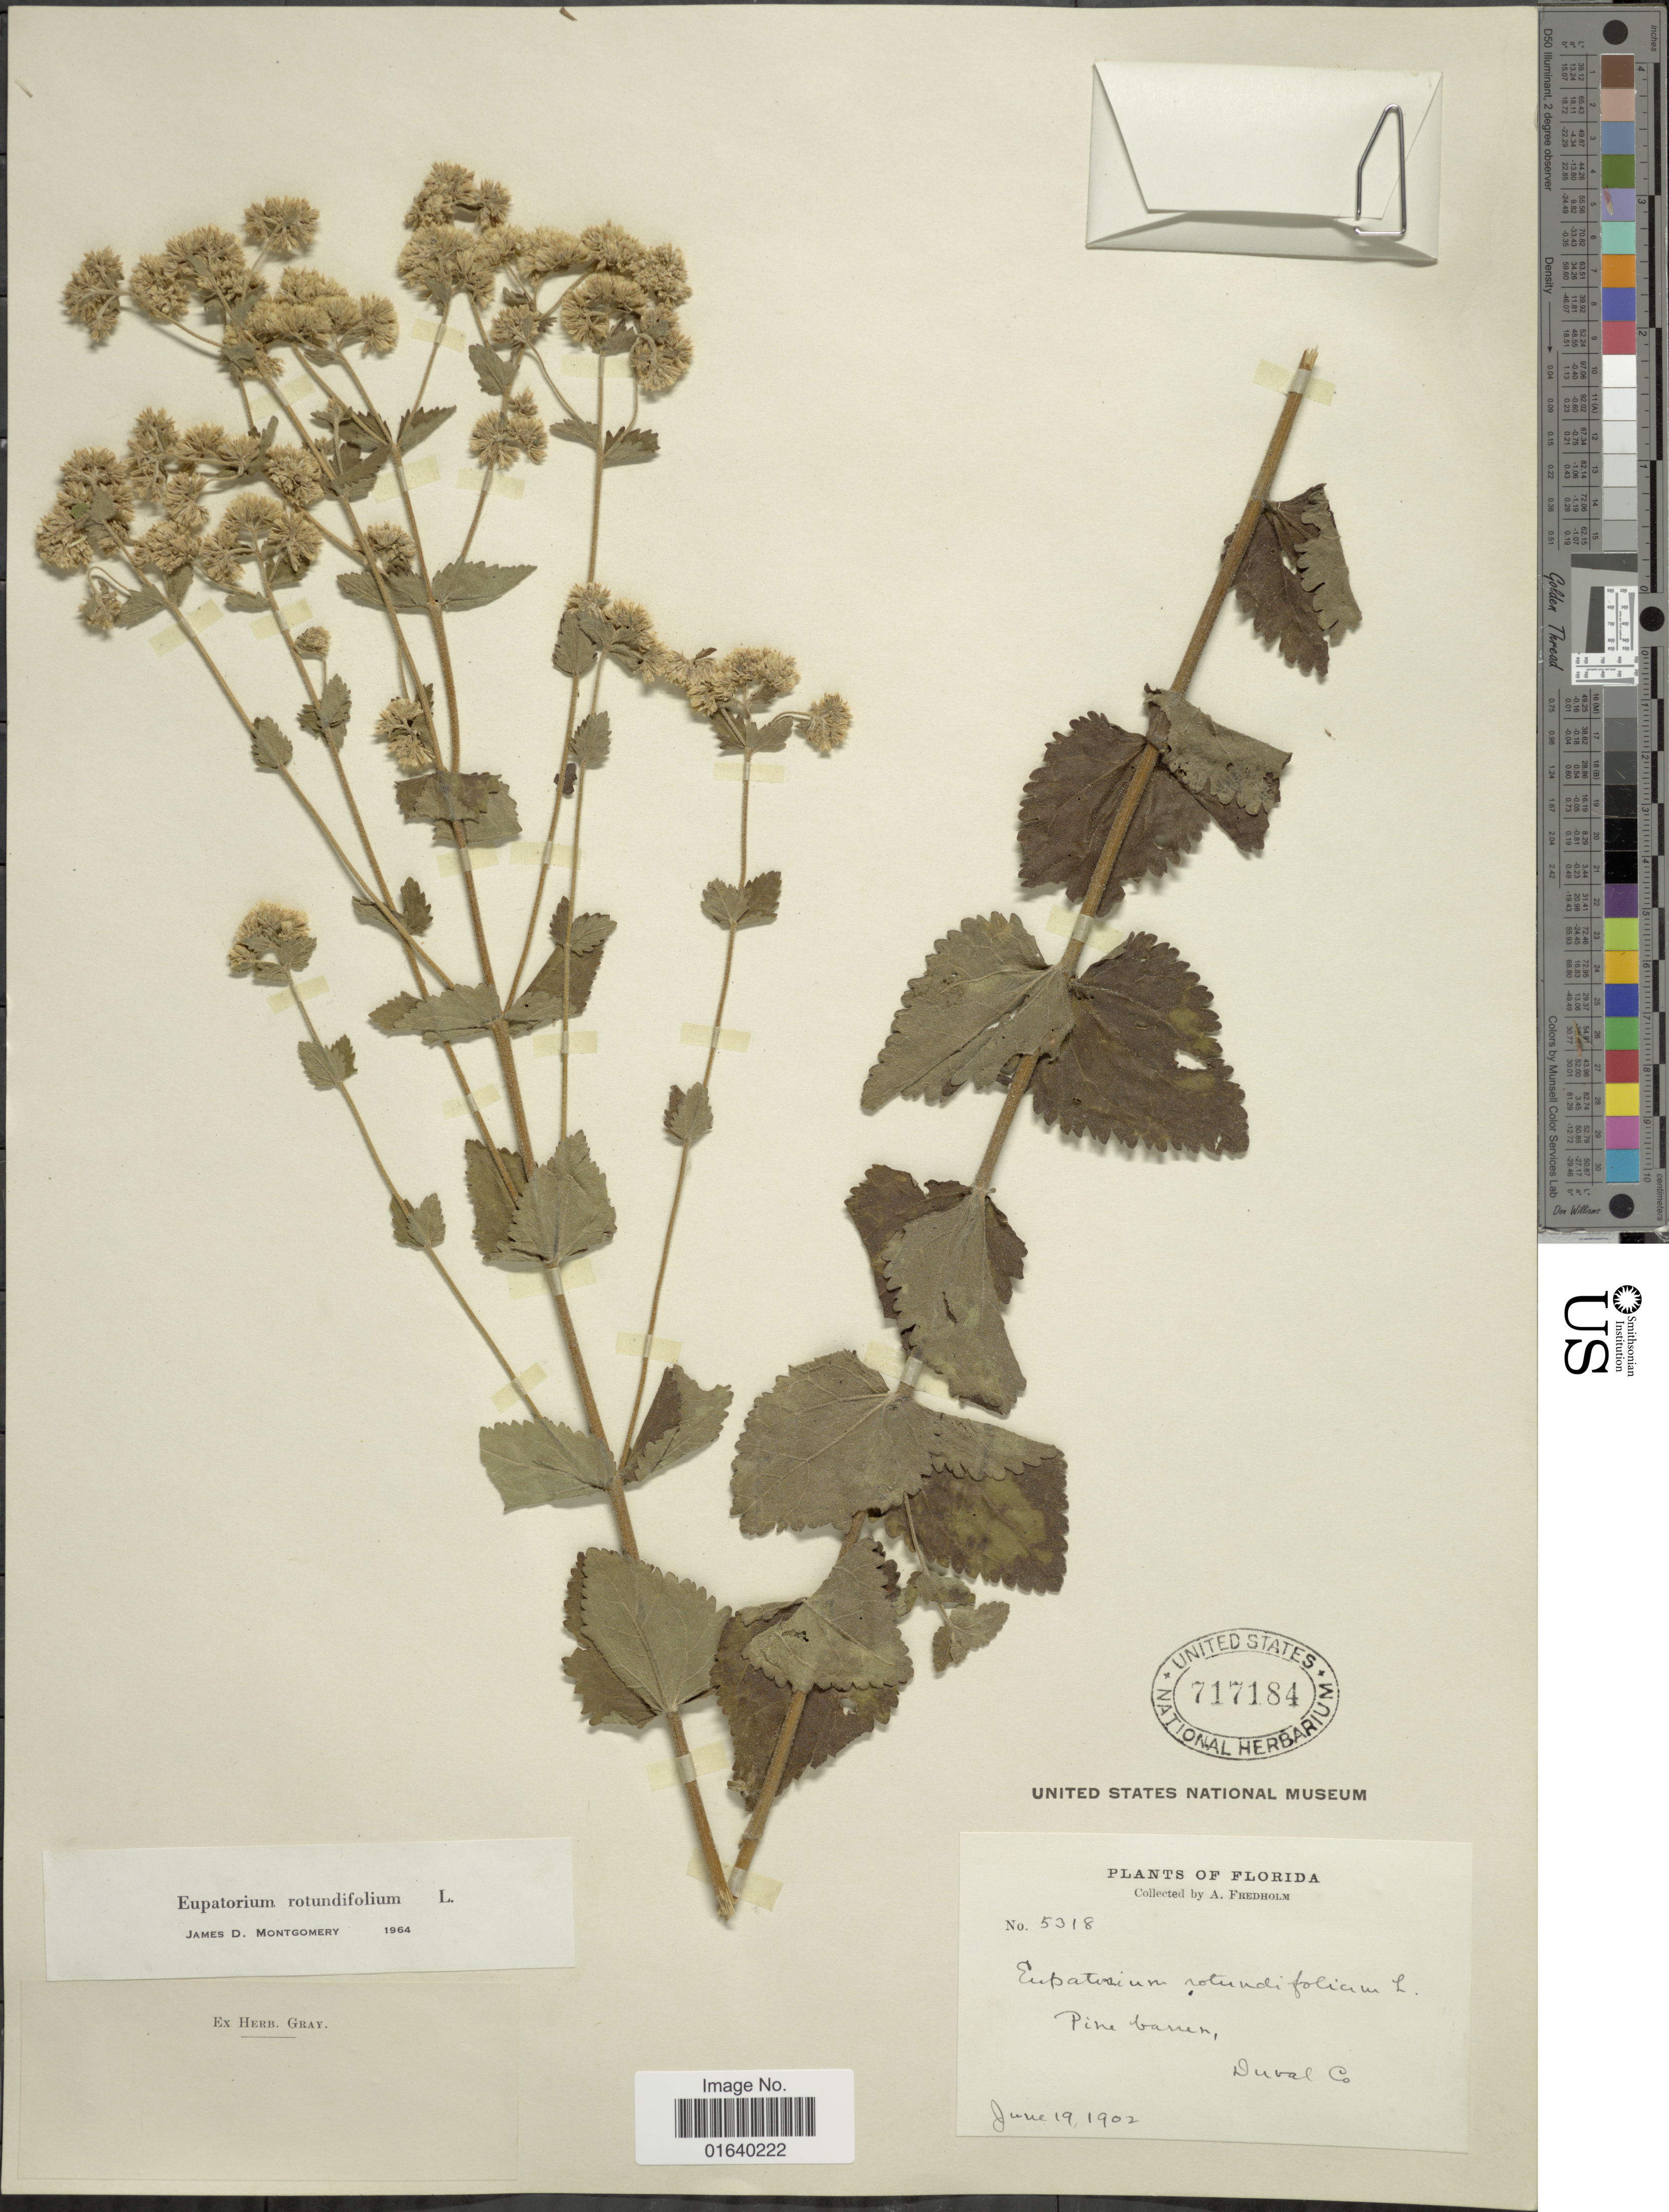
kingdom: Plantae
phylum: Tracheophyta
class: Magnoliopsida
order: Asterales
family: Asteraceae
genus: Eupatorium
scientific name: Eupatorium rotundifolium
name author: L.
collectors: A. Fredholm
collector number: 5318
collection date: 1902-06-19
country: United States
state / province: Florida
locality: Pine barren, Duval Co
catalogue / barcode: US 717184